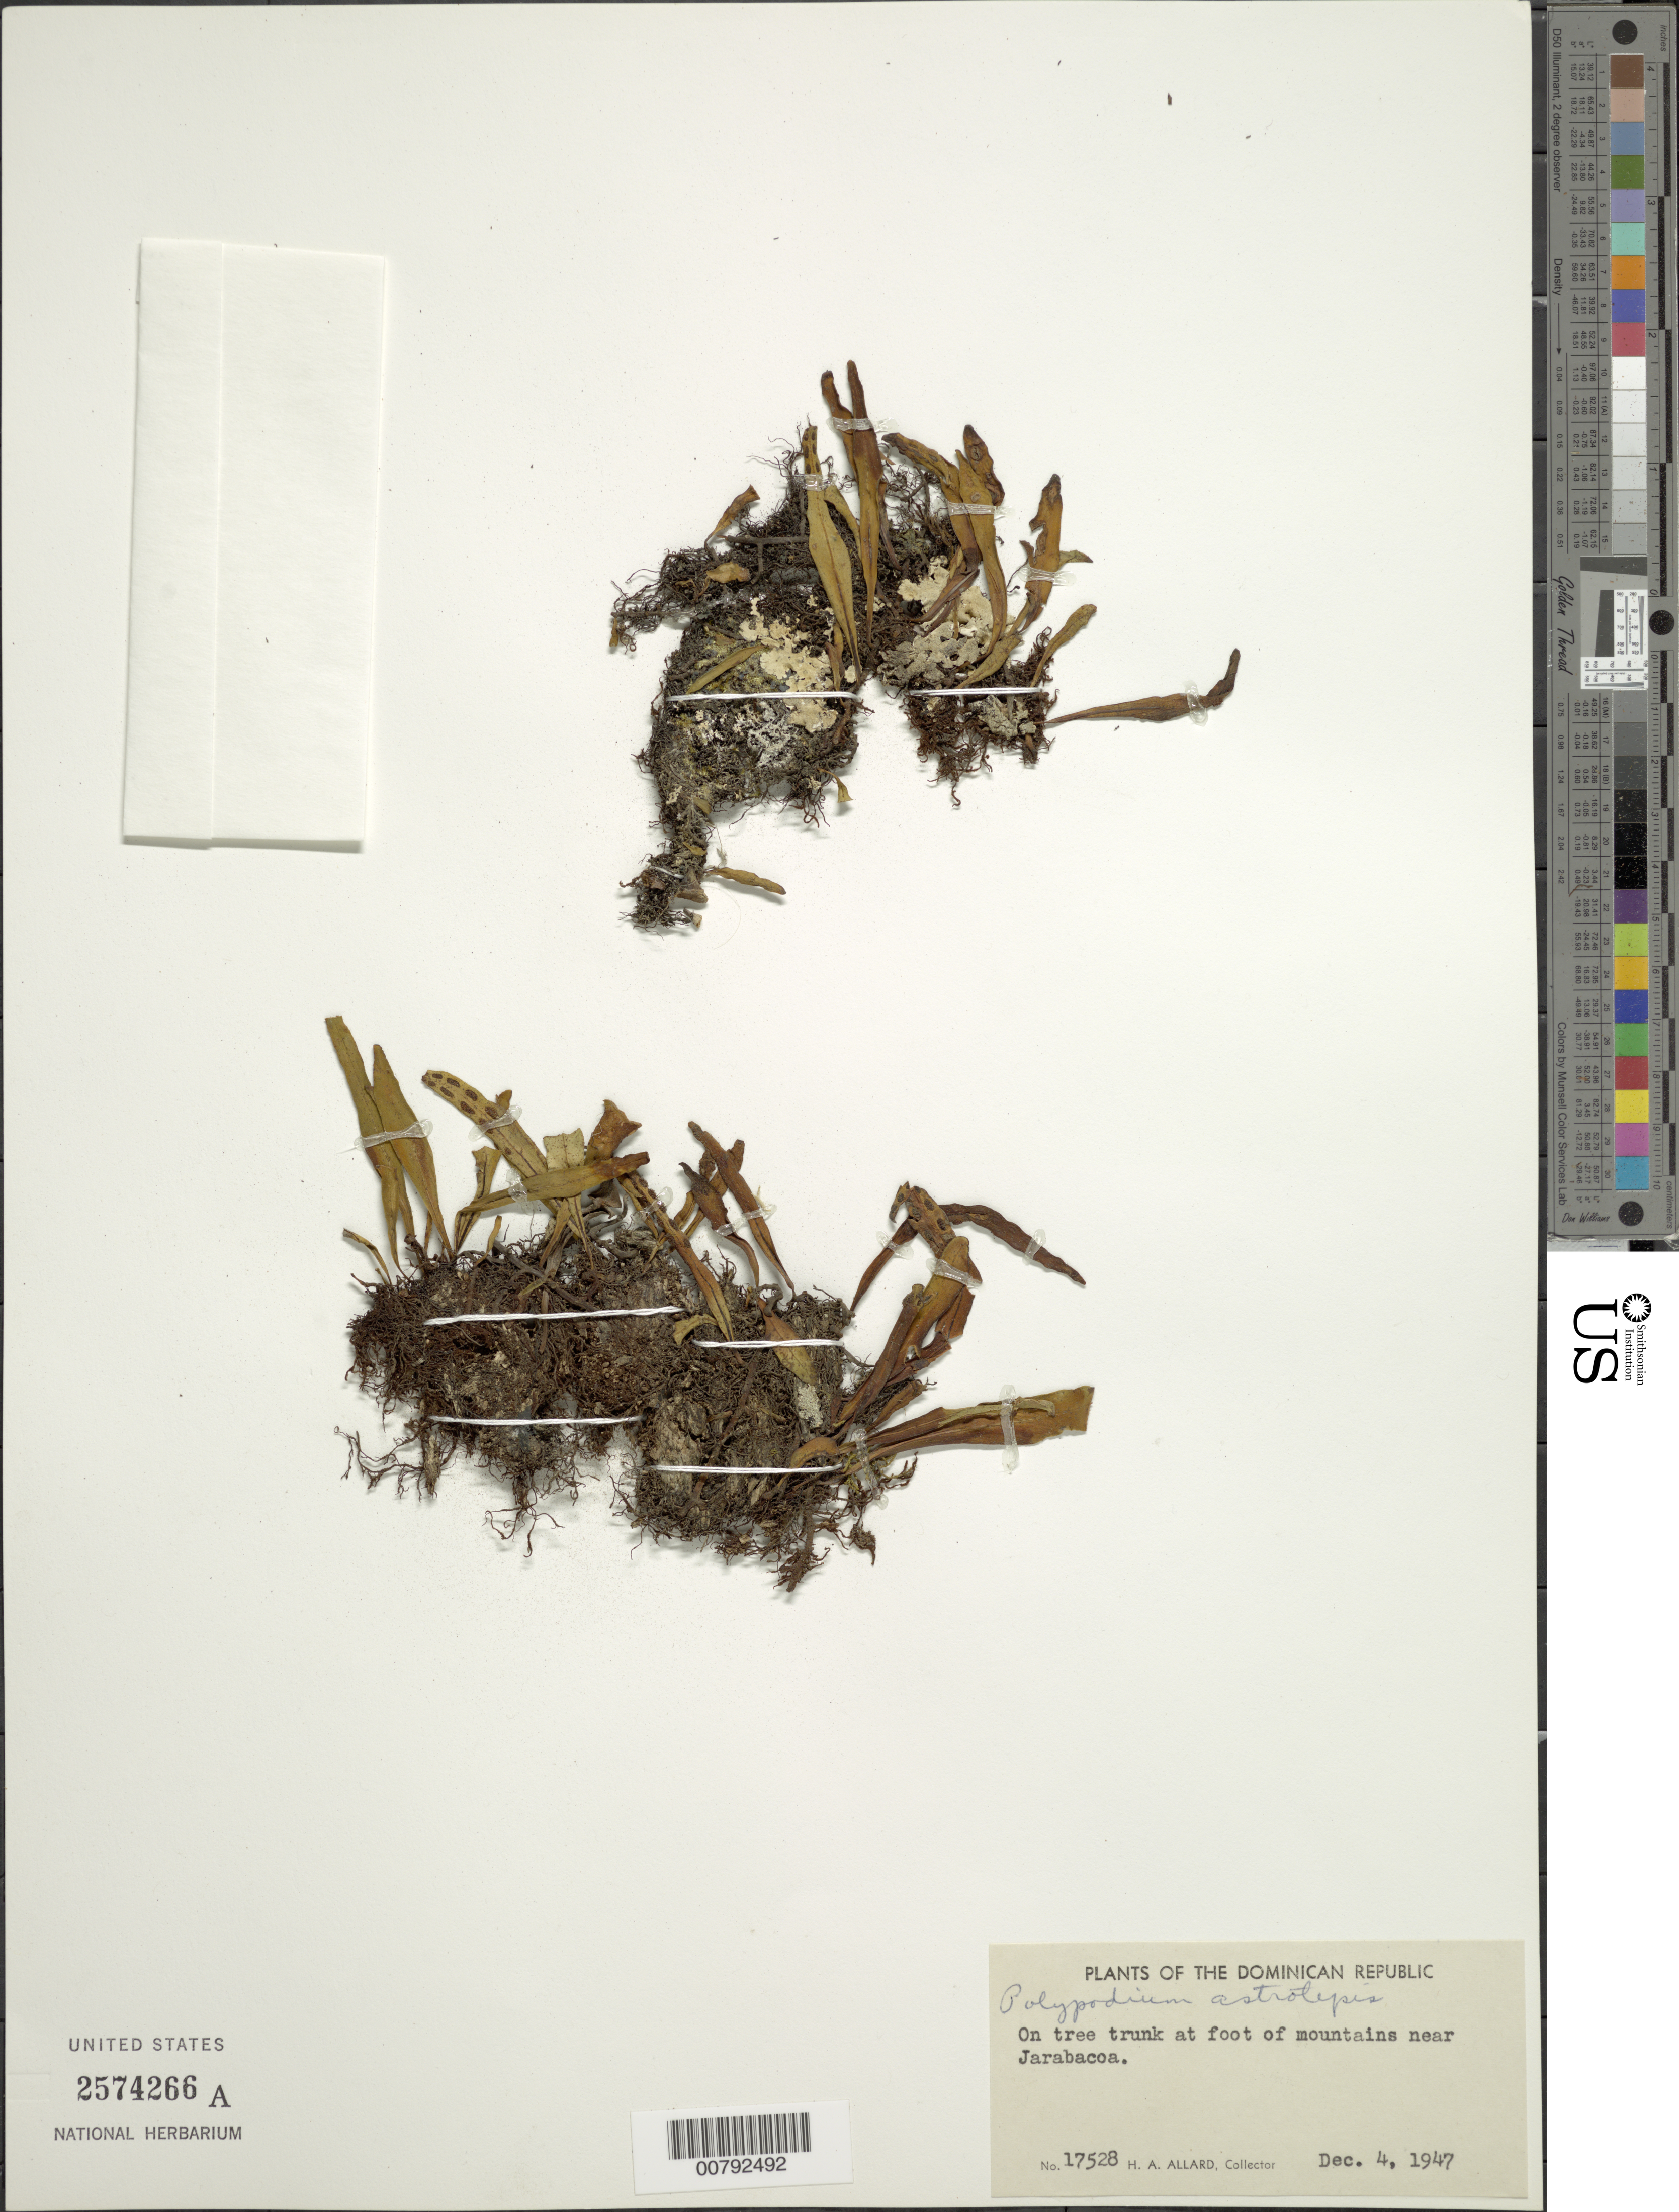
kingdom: Plantae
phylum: Tracheophyta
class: Polypodiopsida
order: Polypodiales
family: Polypodiaceae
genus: Pleopeltis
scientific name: Pleopeltis astrolepis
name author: (Liebm.) E. Fourn.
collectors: H. A. Allard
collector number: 17528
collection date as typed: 04 Dec 1947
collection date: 1947-12-04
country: Dominican Republic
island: Hispaniola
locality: Jarabacoa vicinity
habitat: Mountain base, on tree trunk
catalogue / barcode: US 2574266A